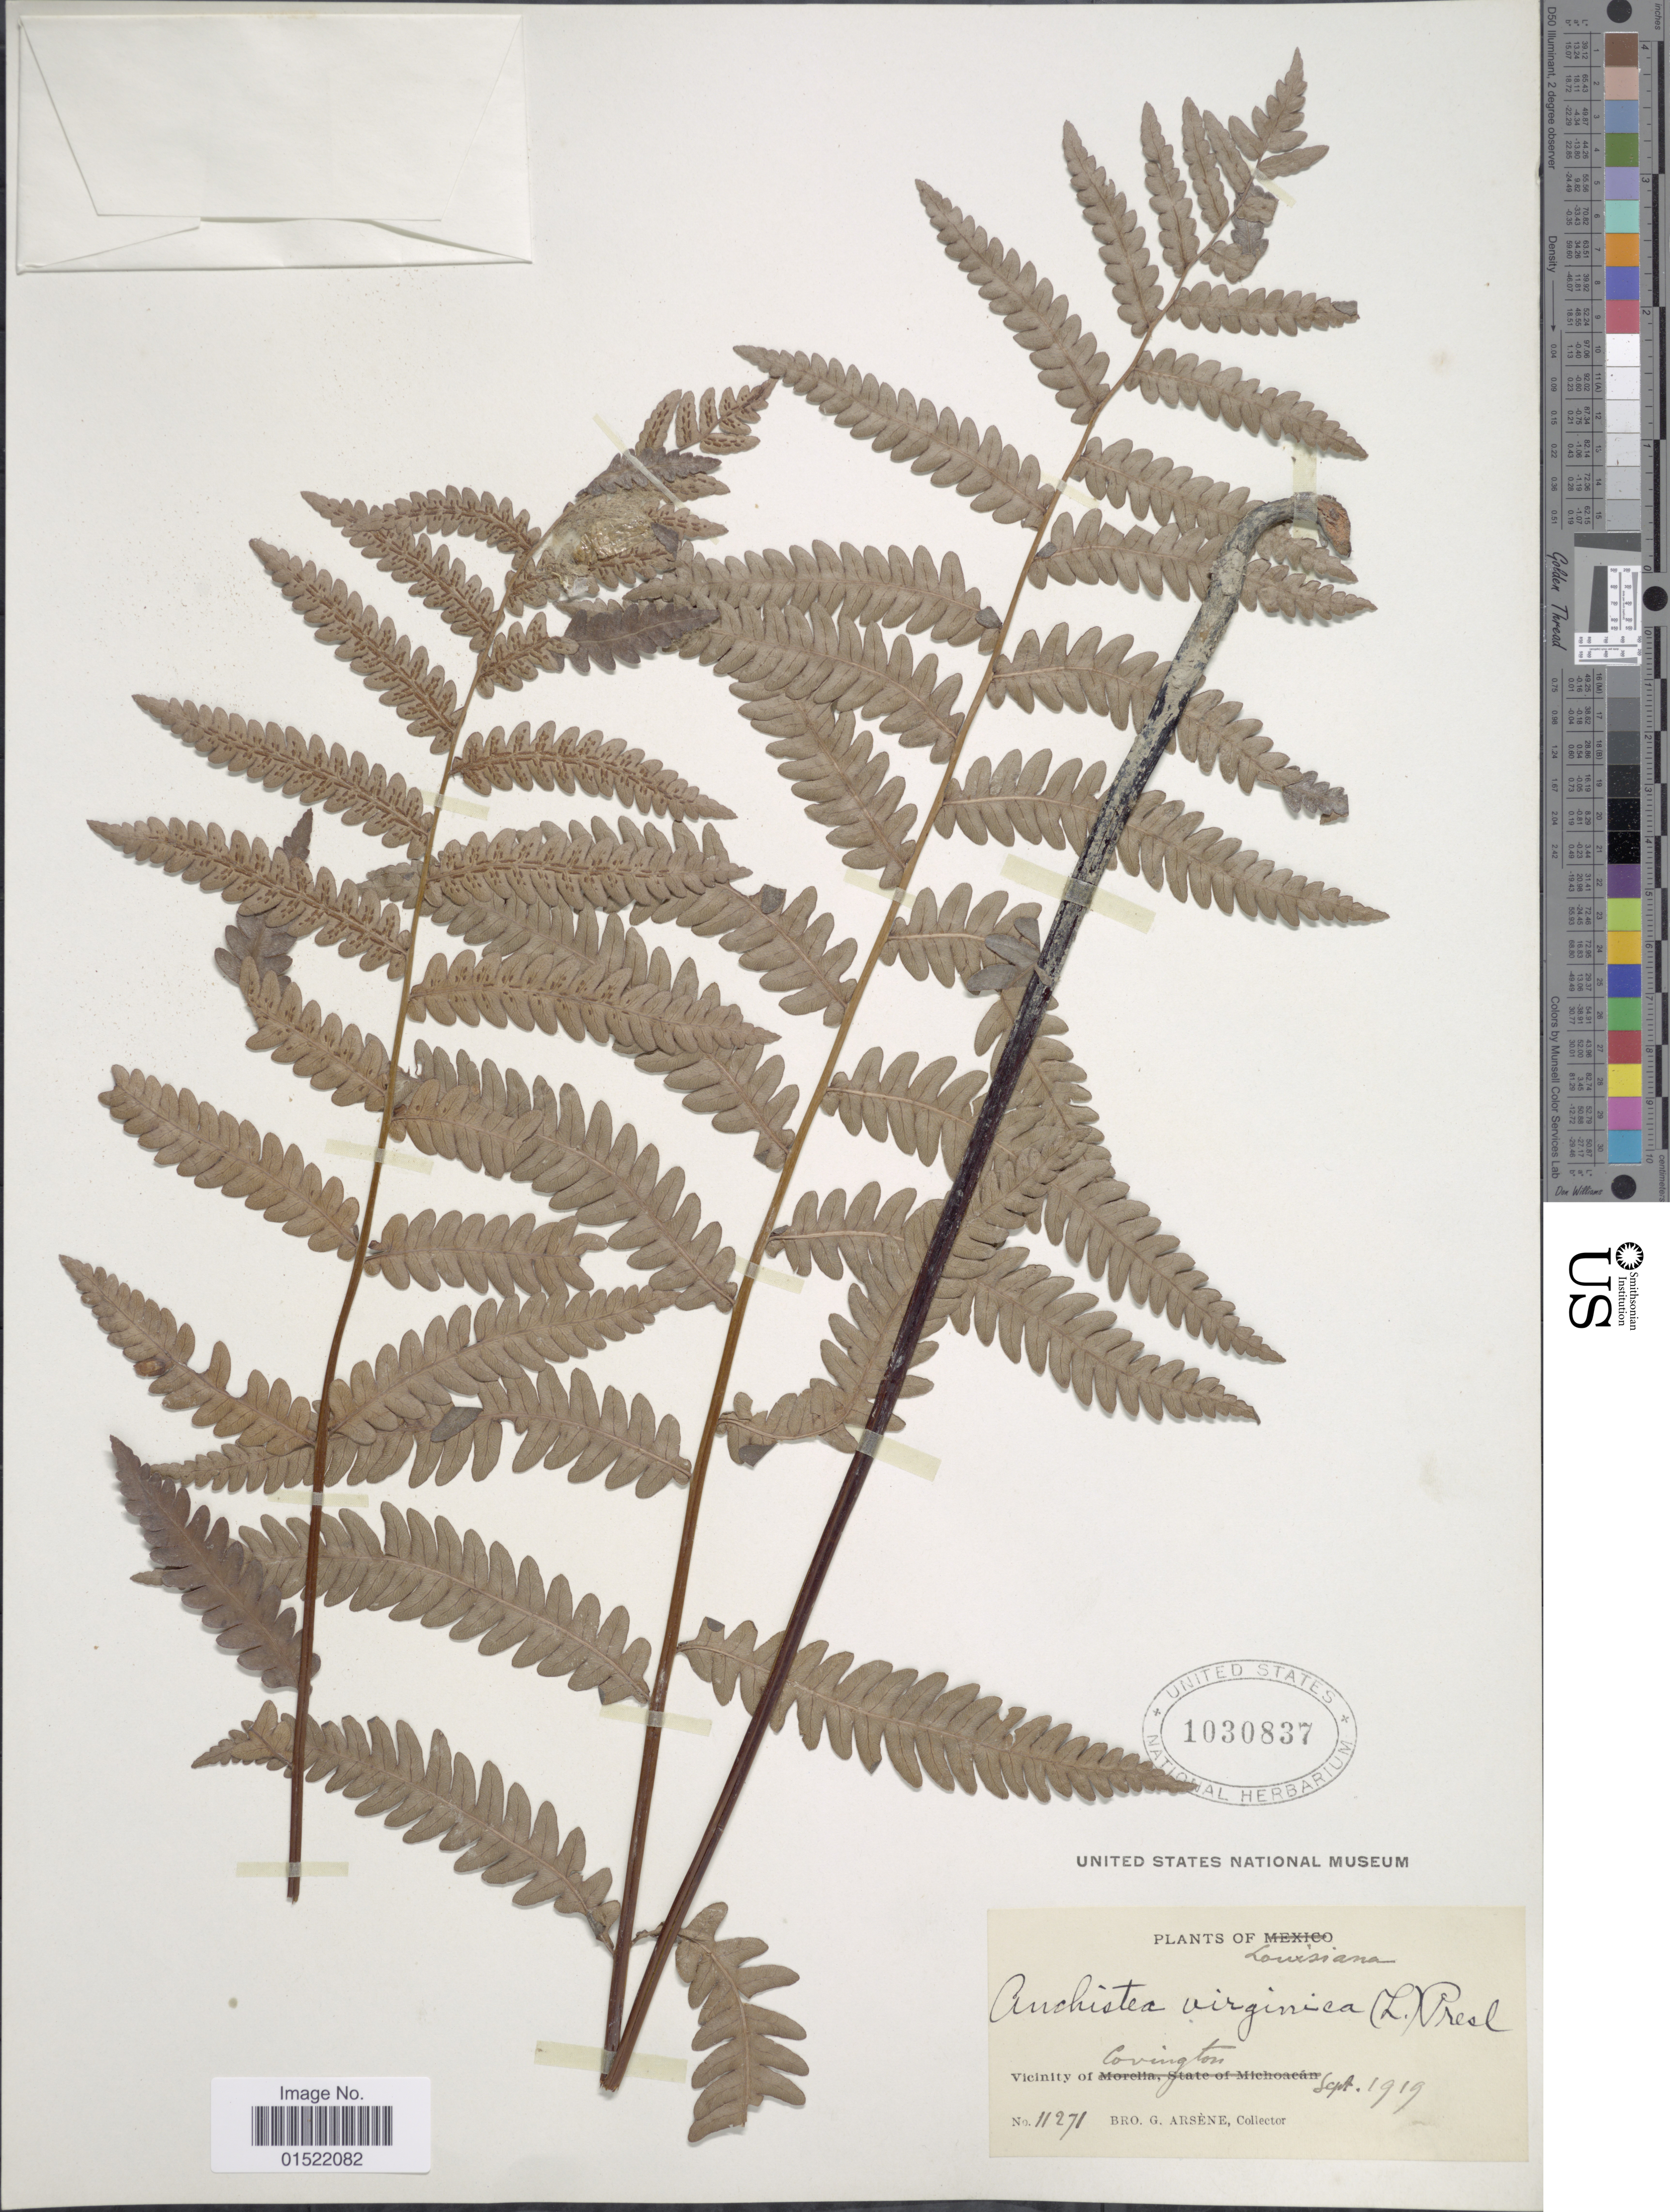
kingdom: Plantae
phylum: Tracheophyta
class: Polypodiopsida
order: Polypodiales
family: Blechnaceae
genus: Woodwardia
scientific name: Woodwardia virginica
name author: (L.) R.M. Sm.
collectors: Bro. G. Arsène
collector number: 11271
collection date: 1919-09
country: United States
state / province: Louisiana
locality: Vicinity of Covington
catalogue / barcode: US 1030837